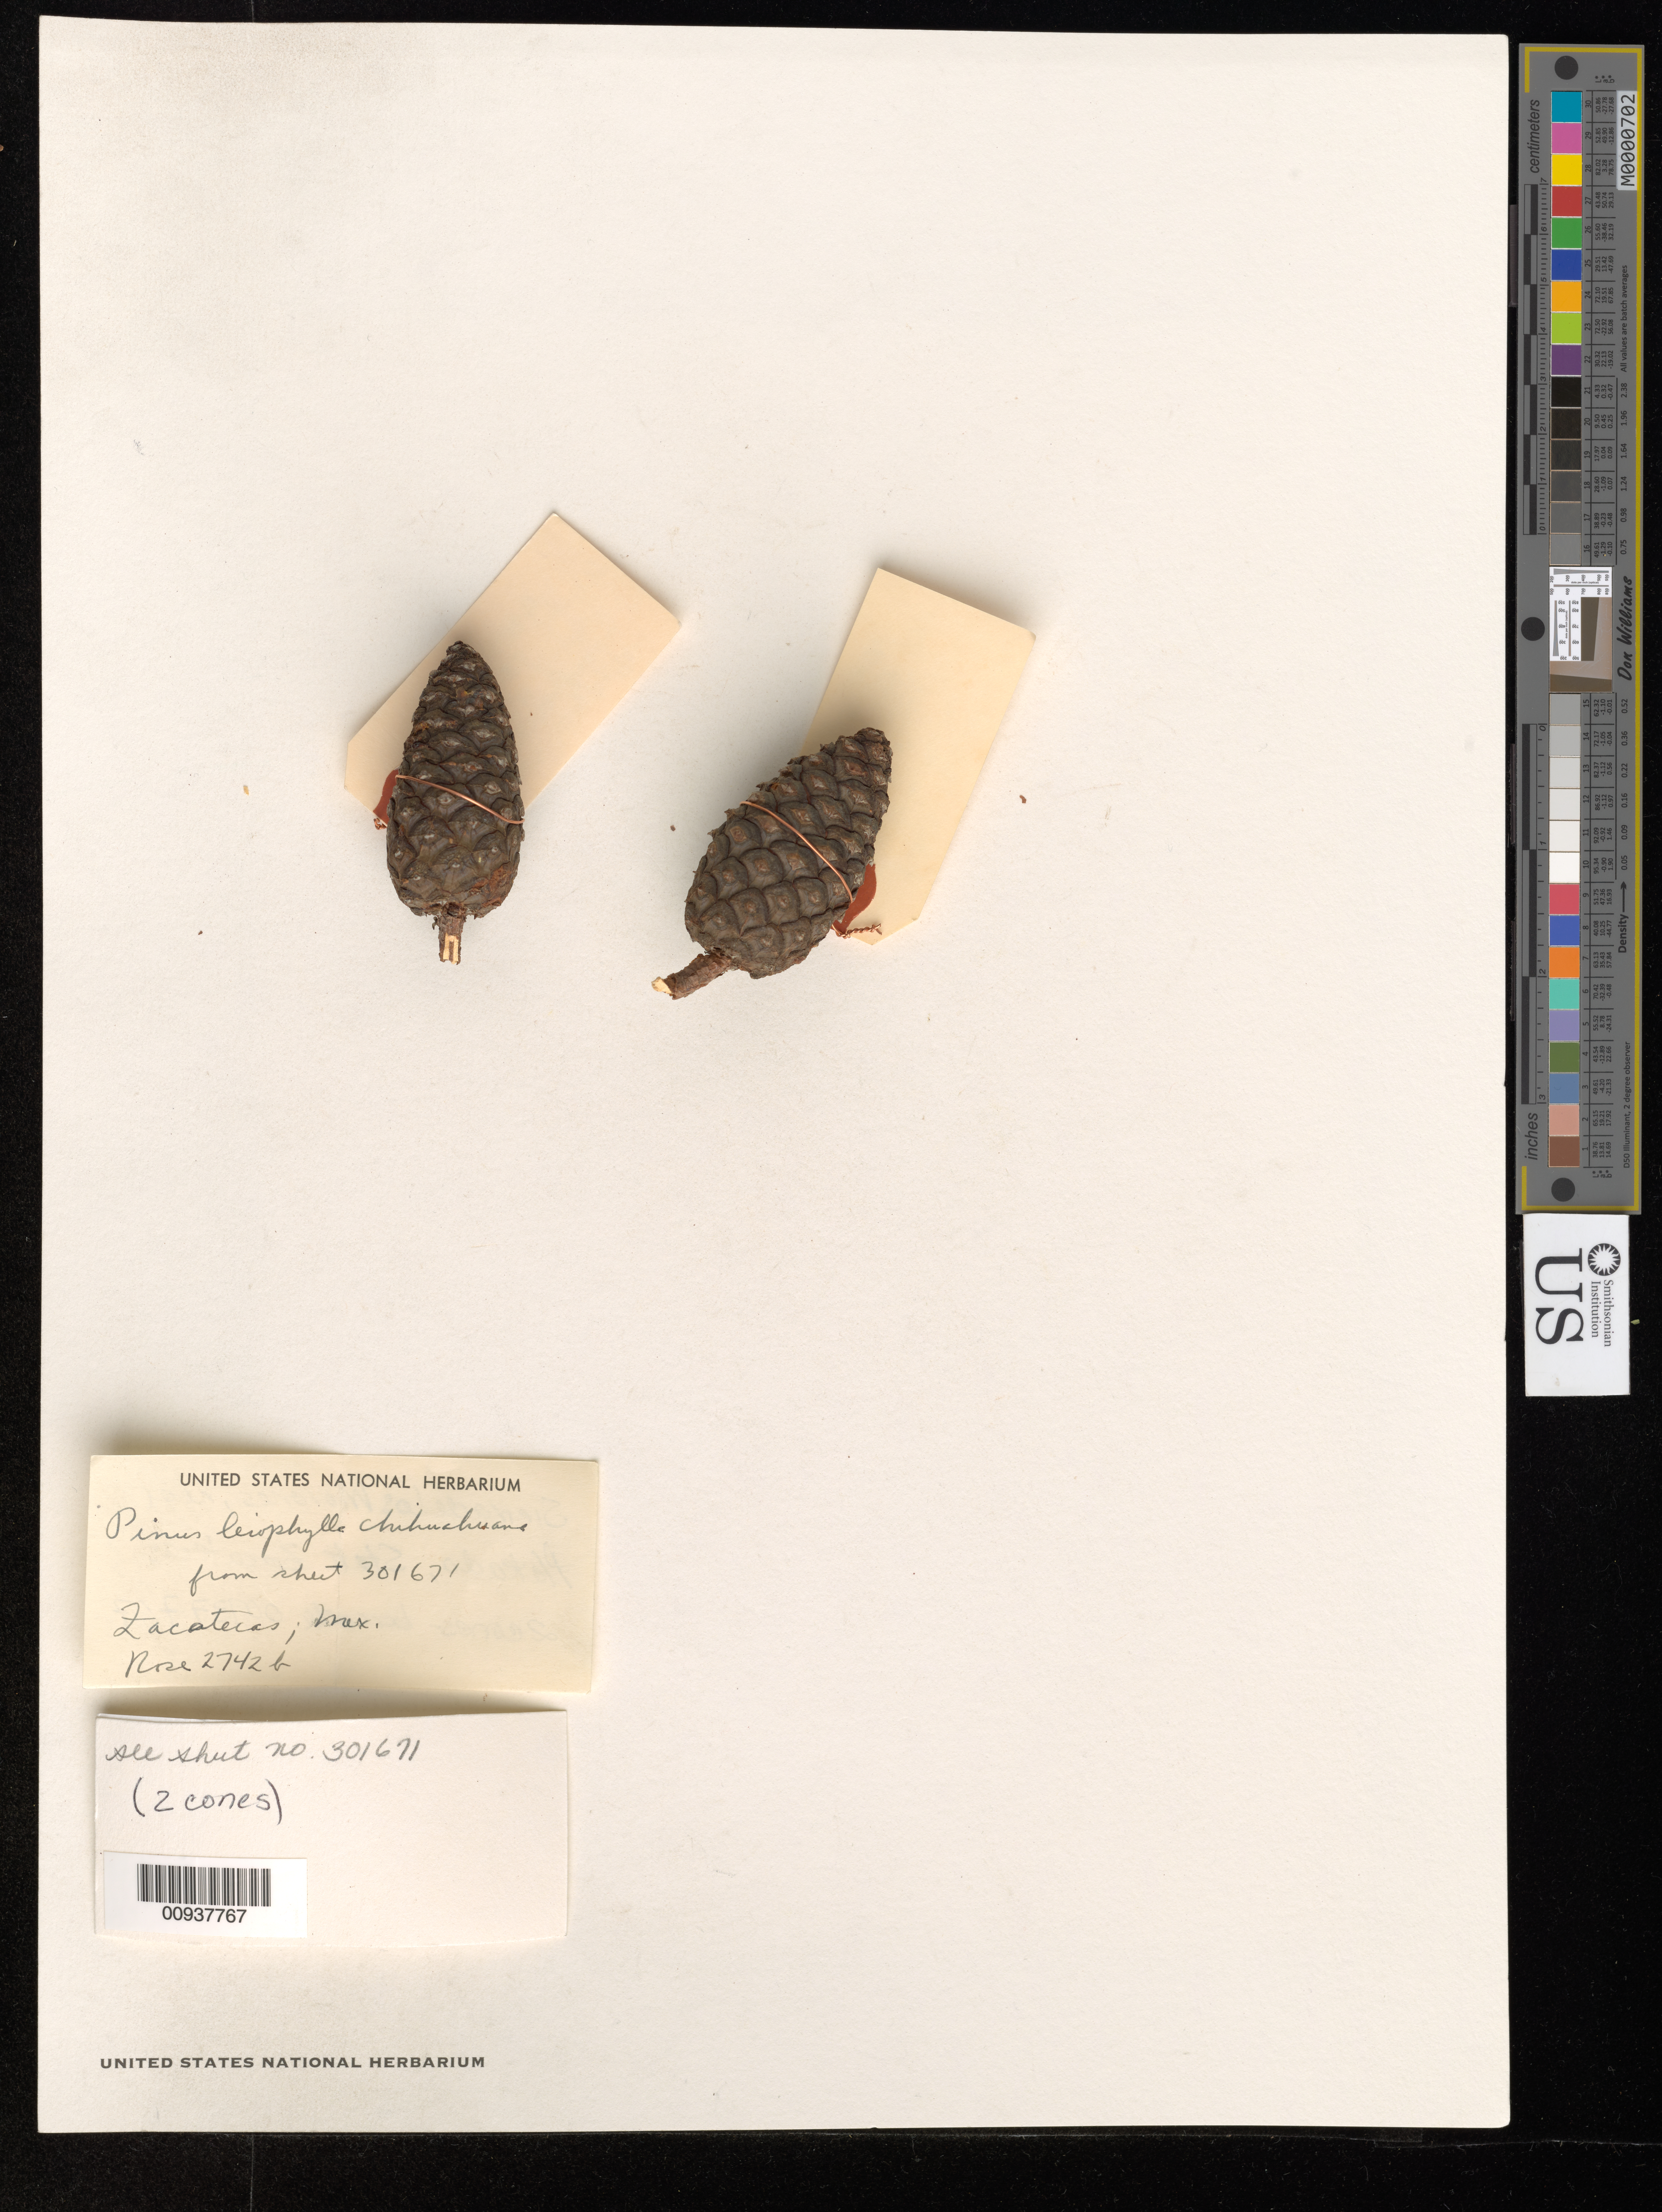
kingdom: Plantae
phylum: Tracheophyta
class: Pinopsida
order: Pinales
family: Pinaceae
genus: Pinus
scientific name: Pinus leiophylla var. chihuahuana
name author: (Engelm.) Shaw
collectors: J. N. Rose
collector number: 2742 b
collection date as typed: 01 Sep 1897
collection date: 1897-09-01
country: Mexico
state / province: Zacatecas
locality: Sierra de los Morones, near Plateado.